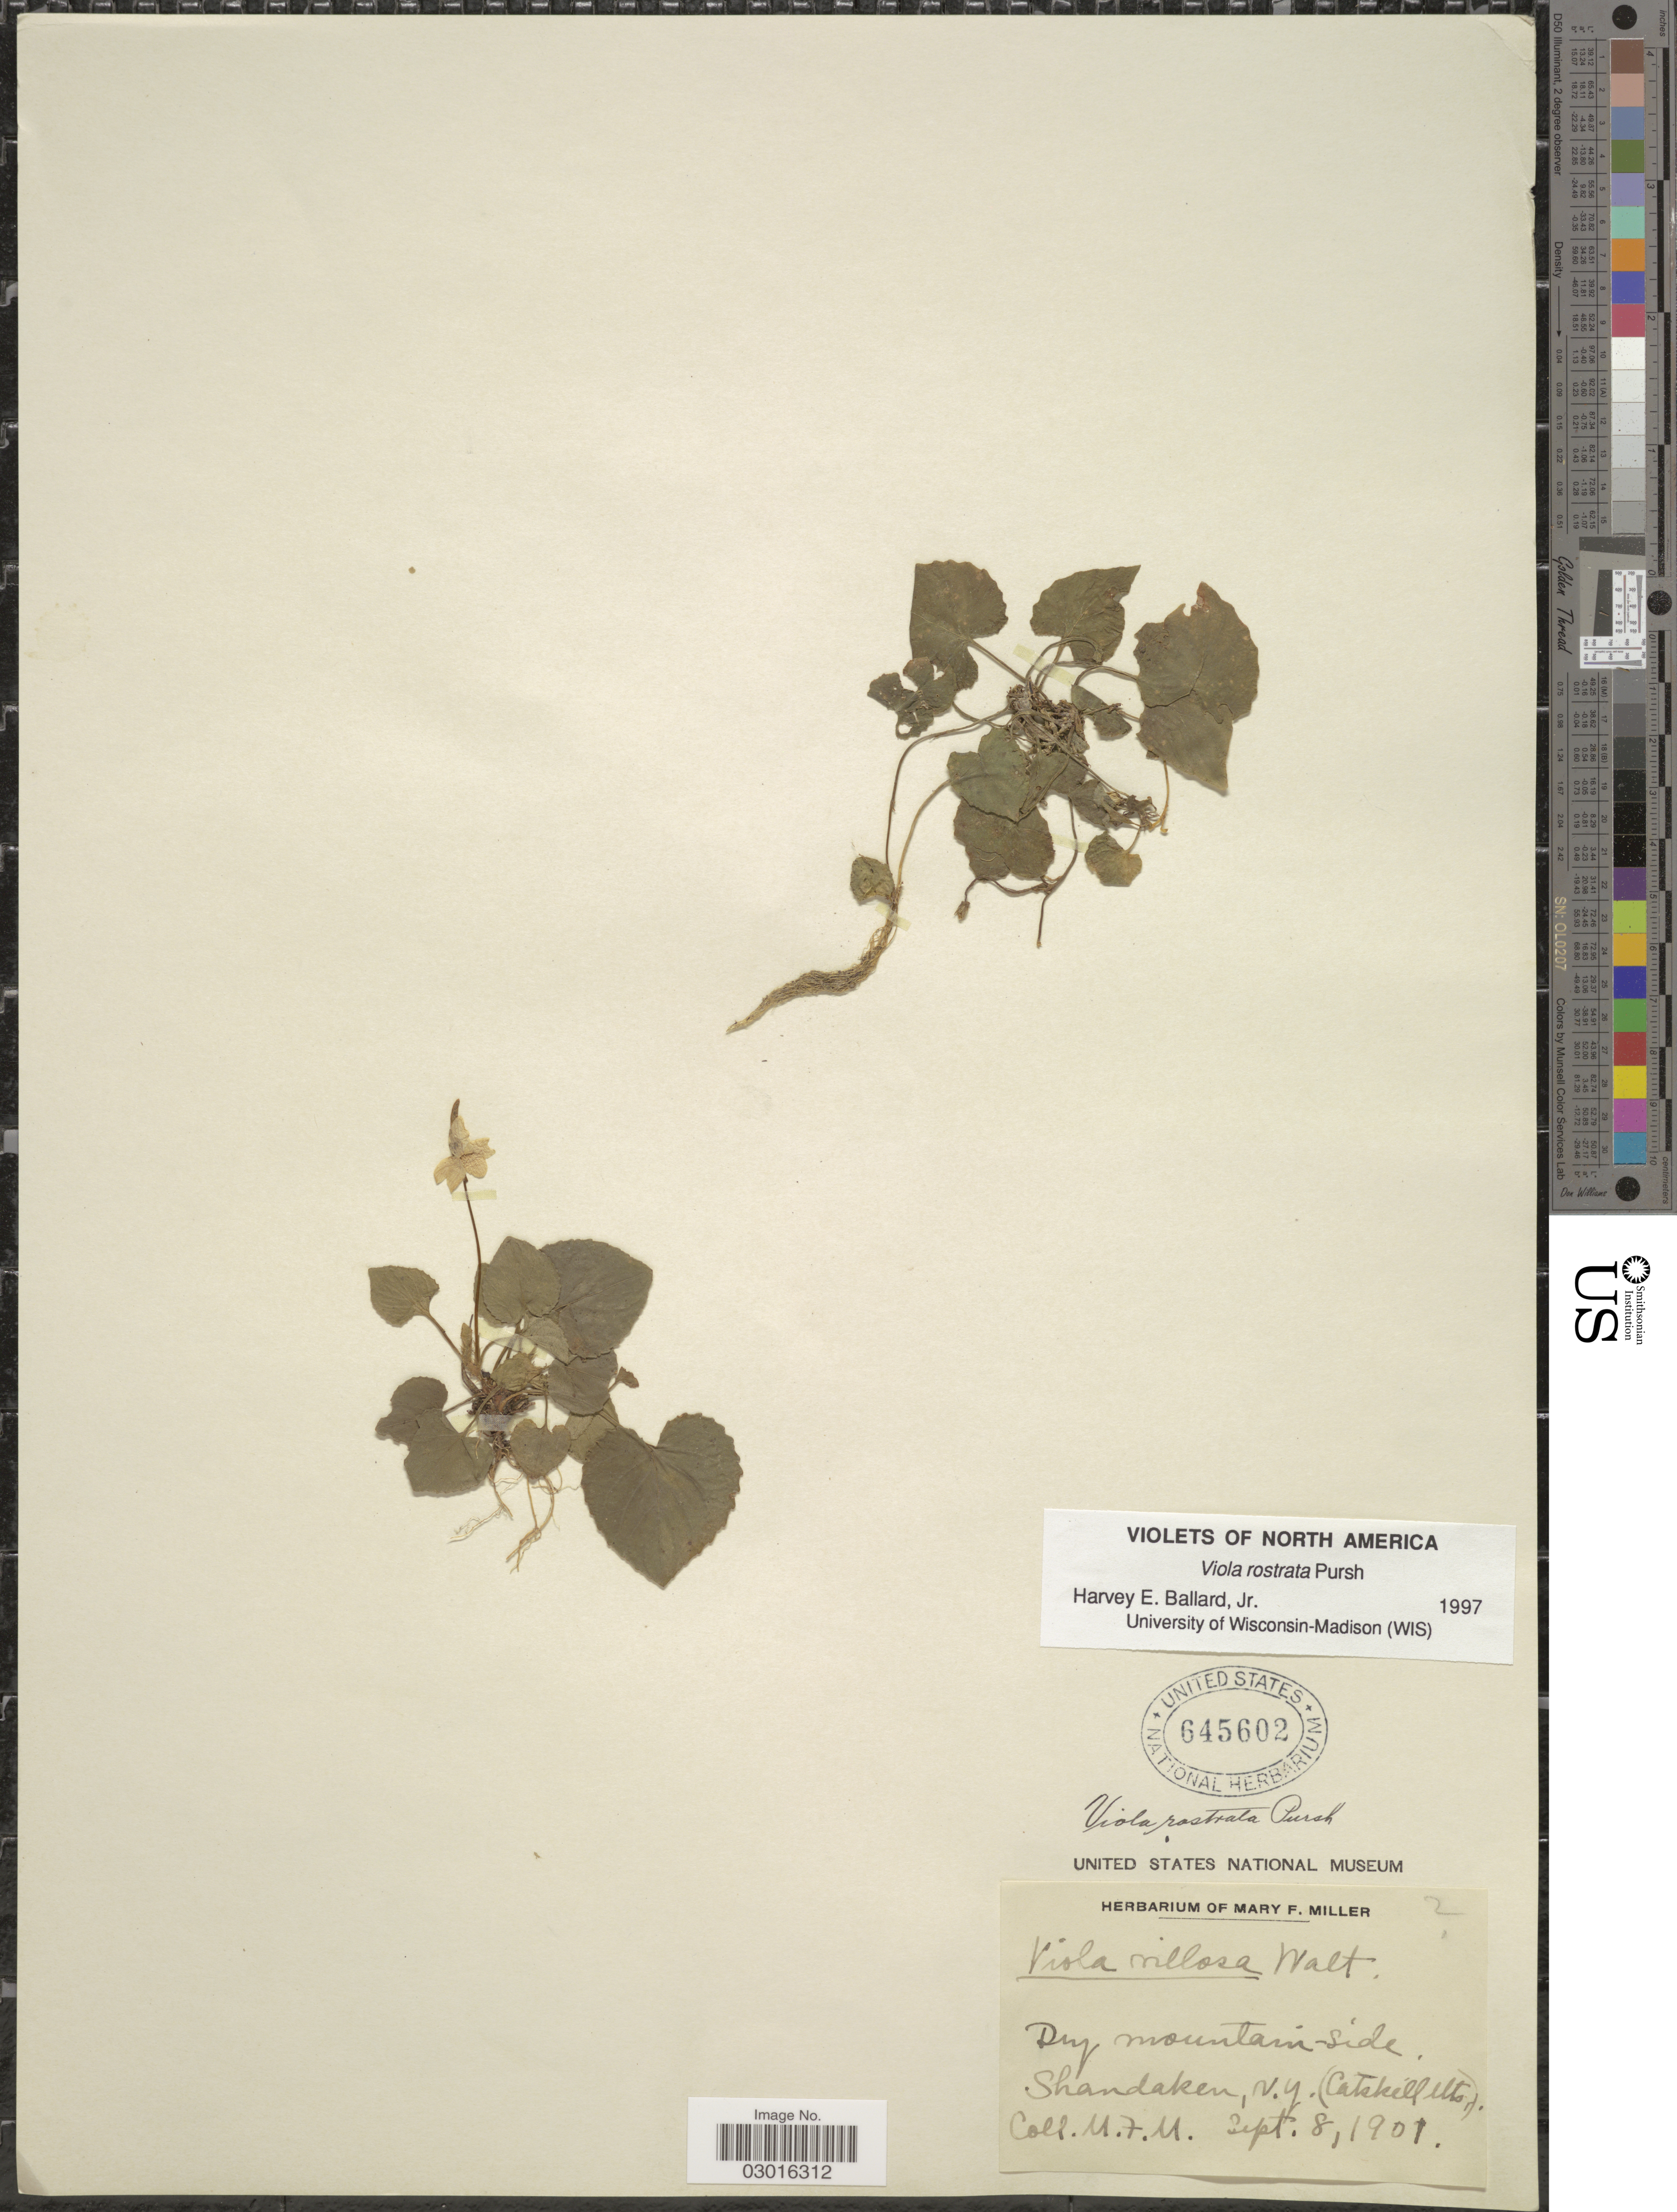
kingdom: Plantae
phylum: Tracheophyta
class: Magnoliopsida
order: Malpighiales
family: Violaceae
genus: Viola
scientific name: Viola rostrata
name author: Pursh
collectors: M. Miller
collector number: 2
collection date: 1901-09-08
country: United States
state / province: New York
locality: Shandaken, (Catskill Mts.).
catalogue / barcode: US 645602